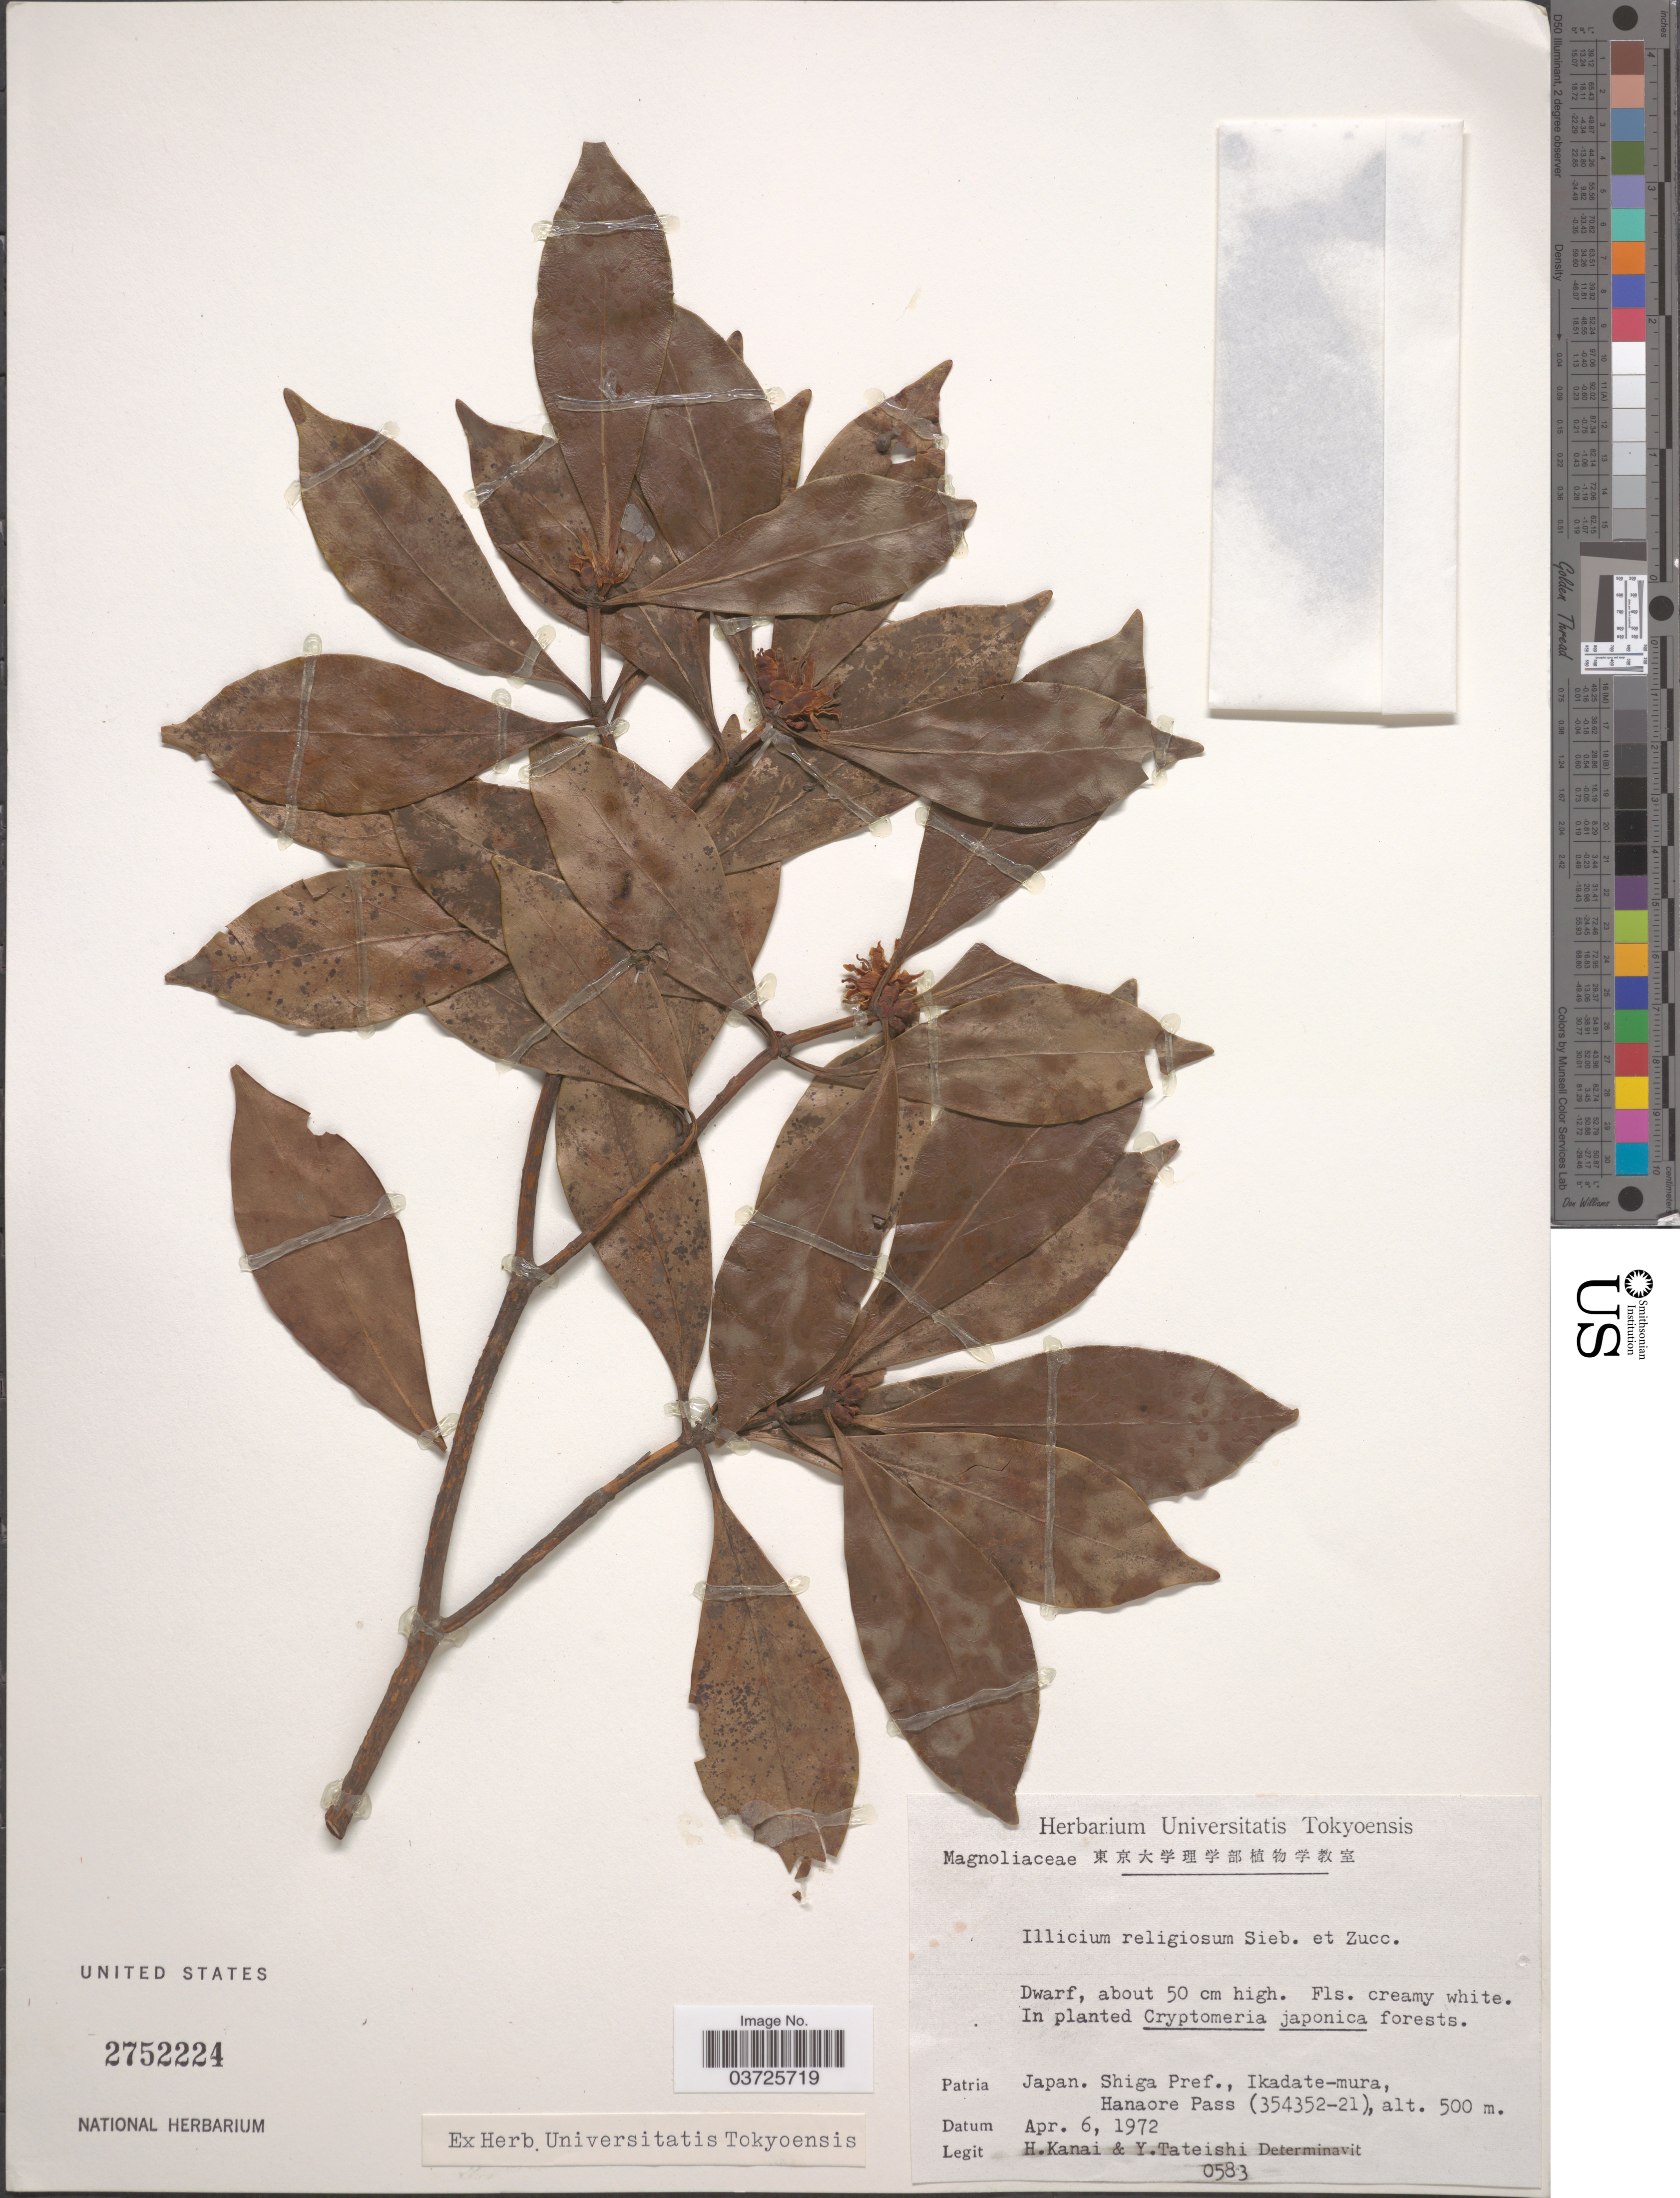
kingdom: Plantae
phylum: Tracheophyta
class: Magnoliopsida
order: Austrobaileyales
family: Schisandraceae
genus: Illicium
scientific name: Illicium anisatum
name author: L.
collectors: H. Kanai & Y. Tateishi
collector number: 0583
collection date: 1972-04-06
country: Japan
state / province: Siga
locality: Shiga Pref., Ikadate-mura, Hanaore Pass (354352-21).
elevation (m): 500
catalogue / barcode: US 2752224